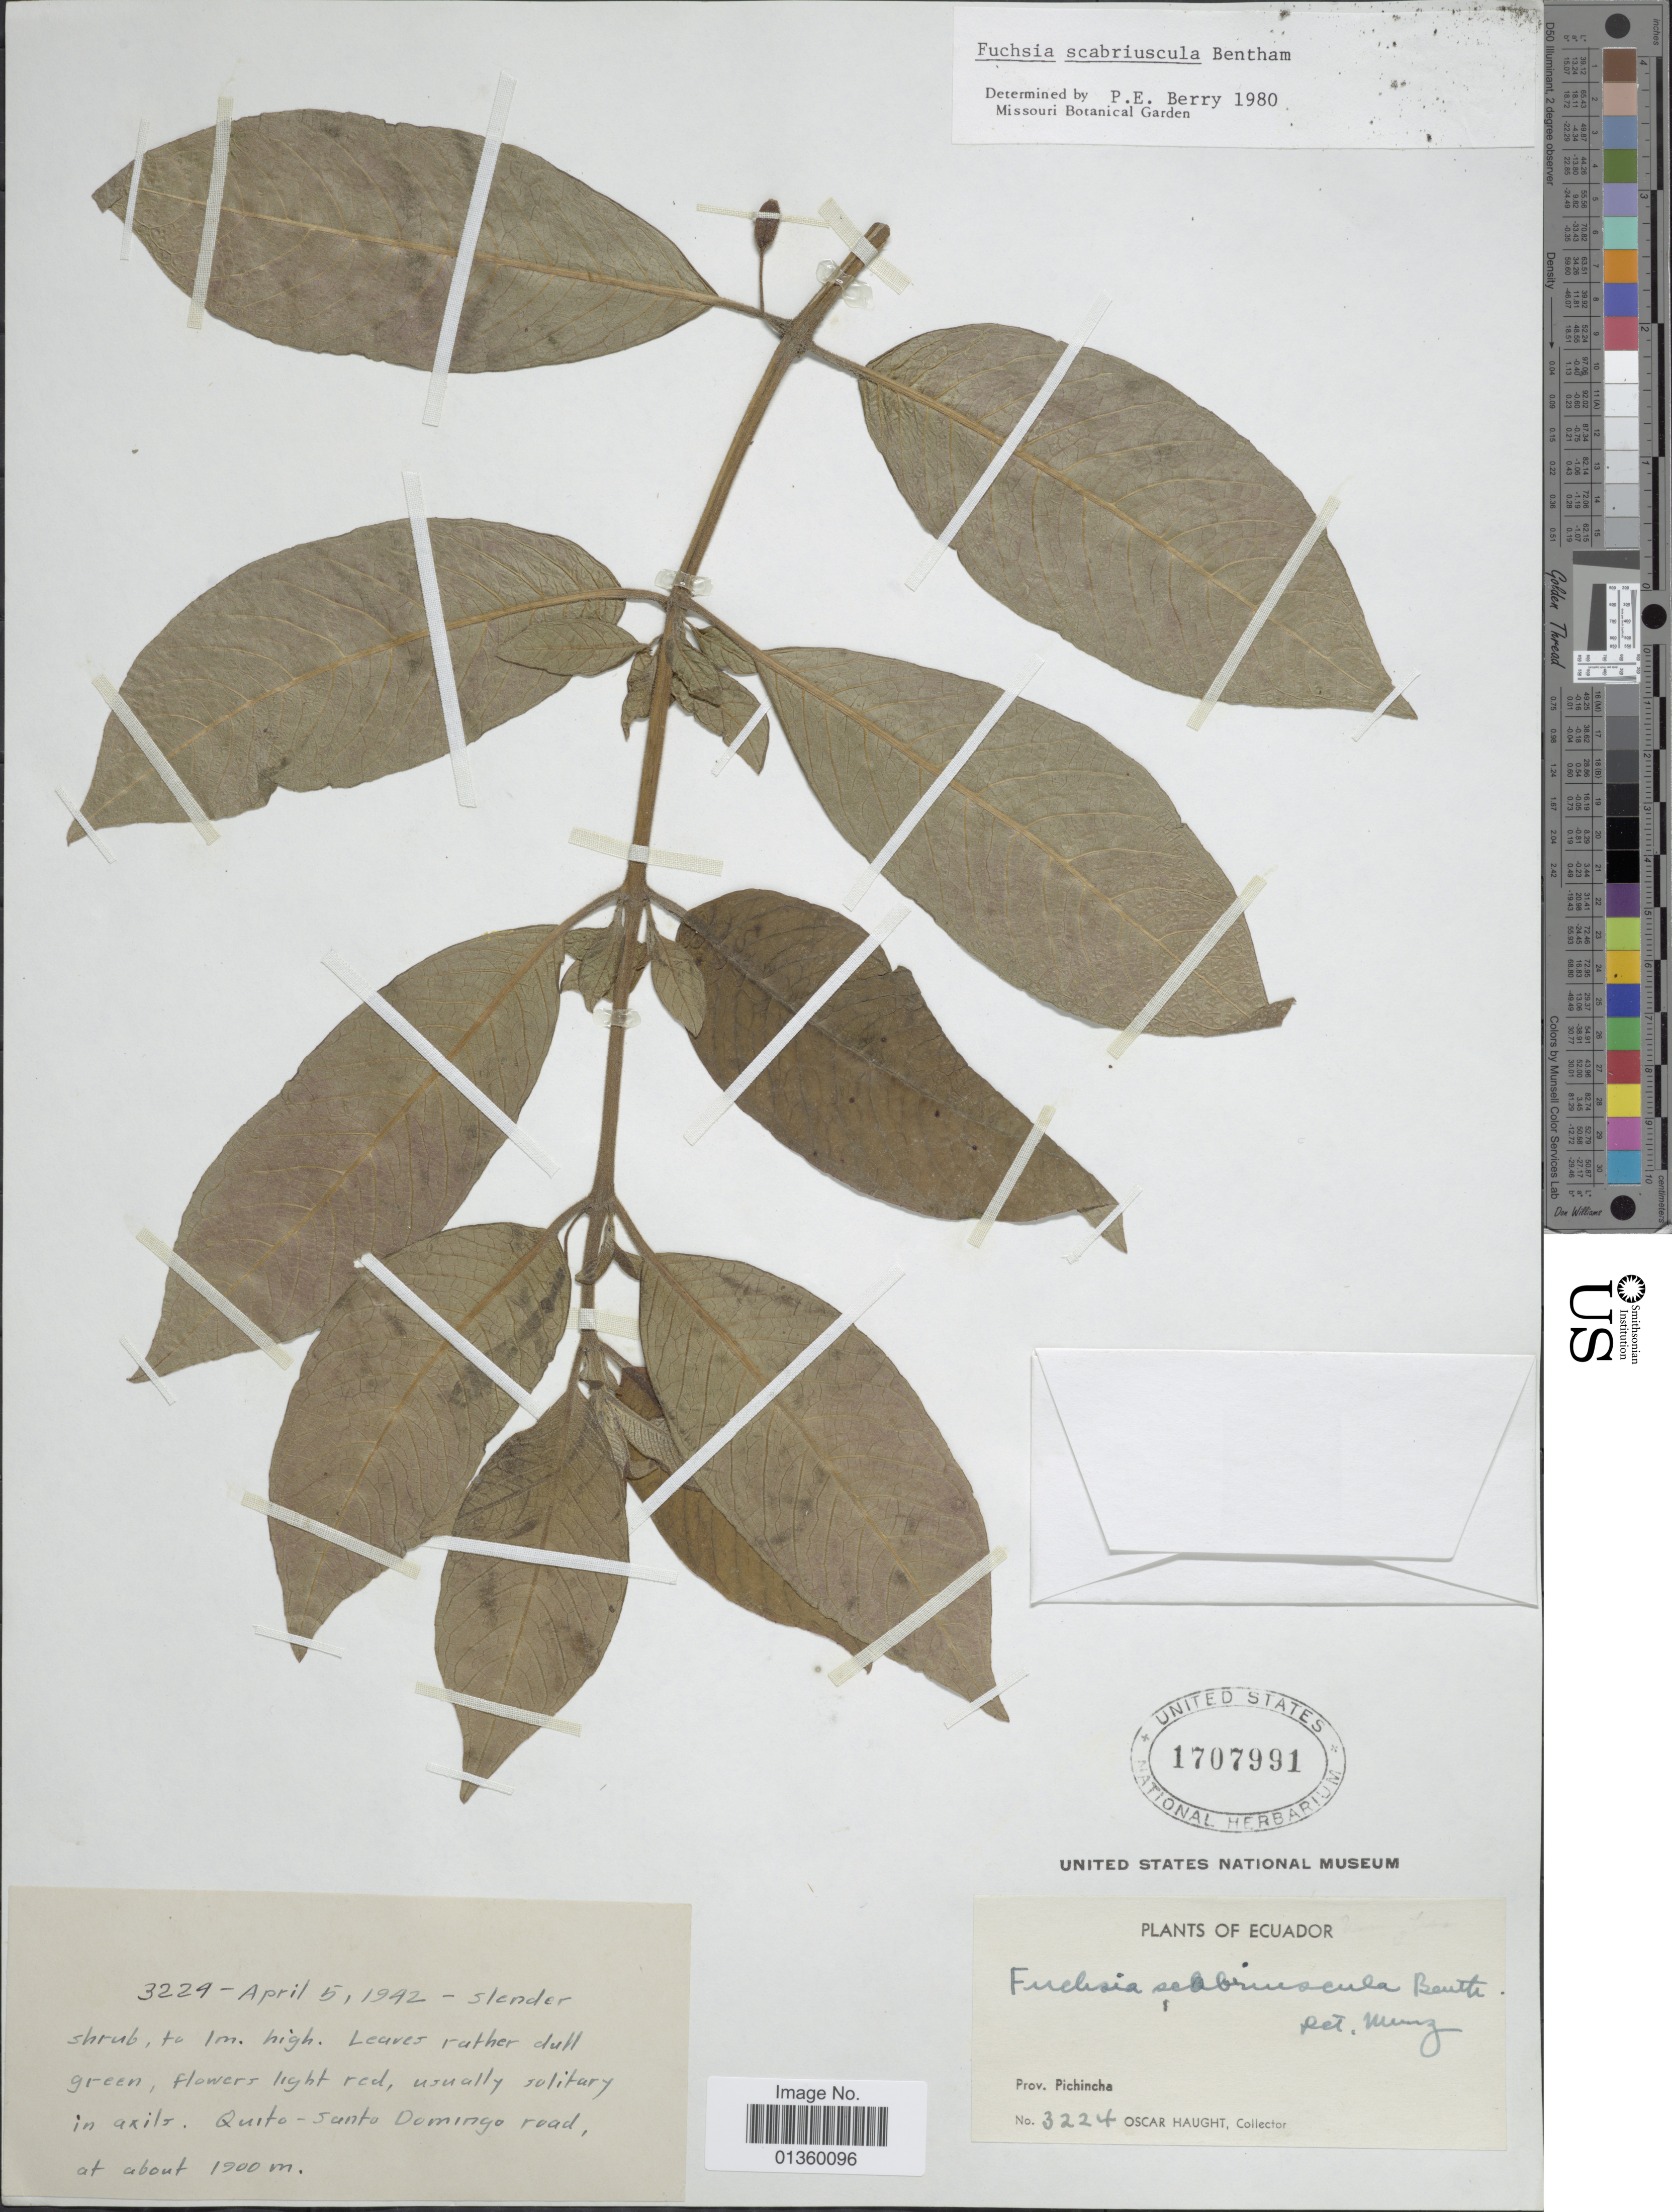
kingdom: Plantae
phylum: Tracheophyta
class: Magnoliopsida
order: Myrtales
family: Onagraceae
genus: Fuchsia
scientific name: Fuchsia scabriuscula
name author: Benth.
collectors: O. L. Haught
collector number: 3224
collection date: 1942-04-05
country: Ecuador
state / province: Pichincha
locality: Quito - Santo Domingo road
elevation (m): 1900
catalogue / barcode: US 1707991